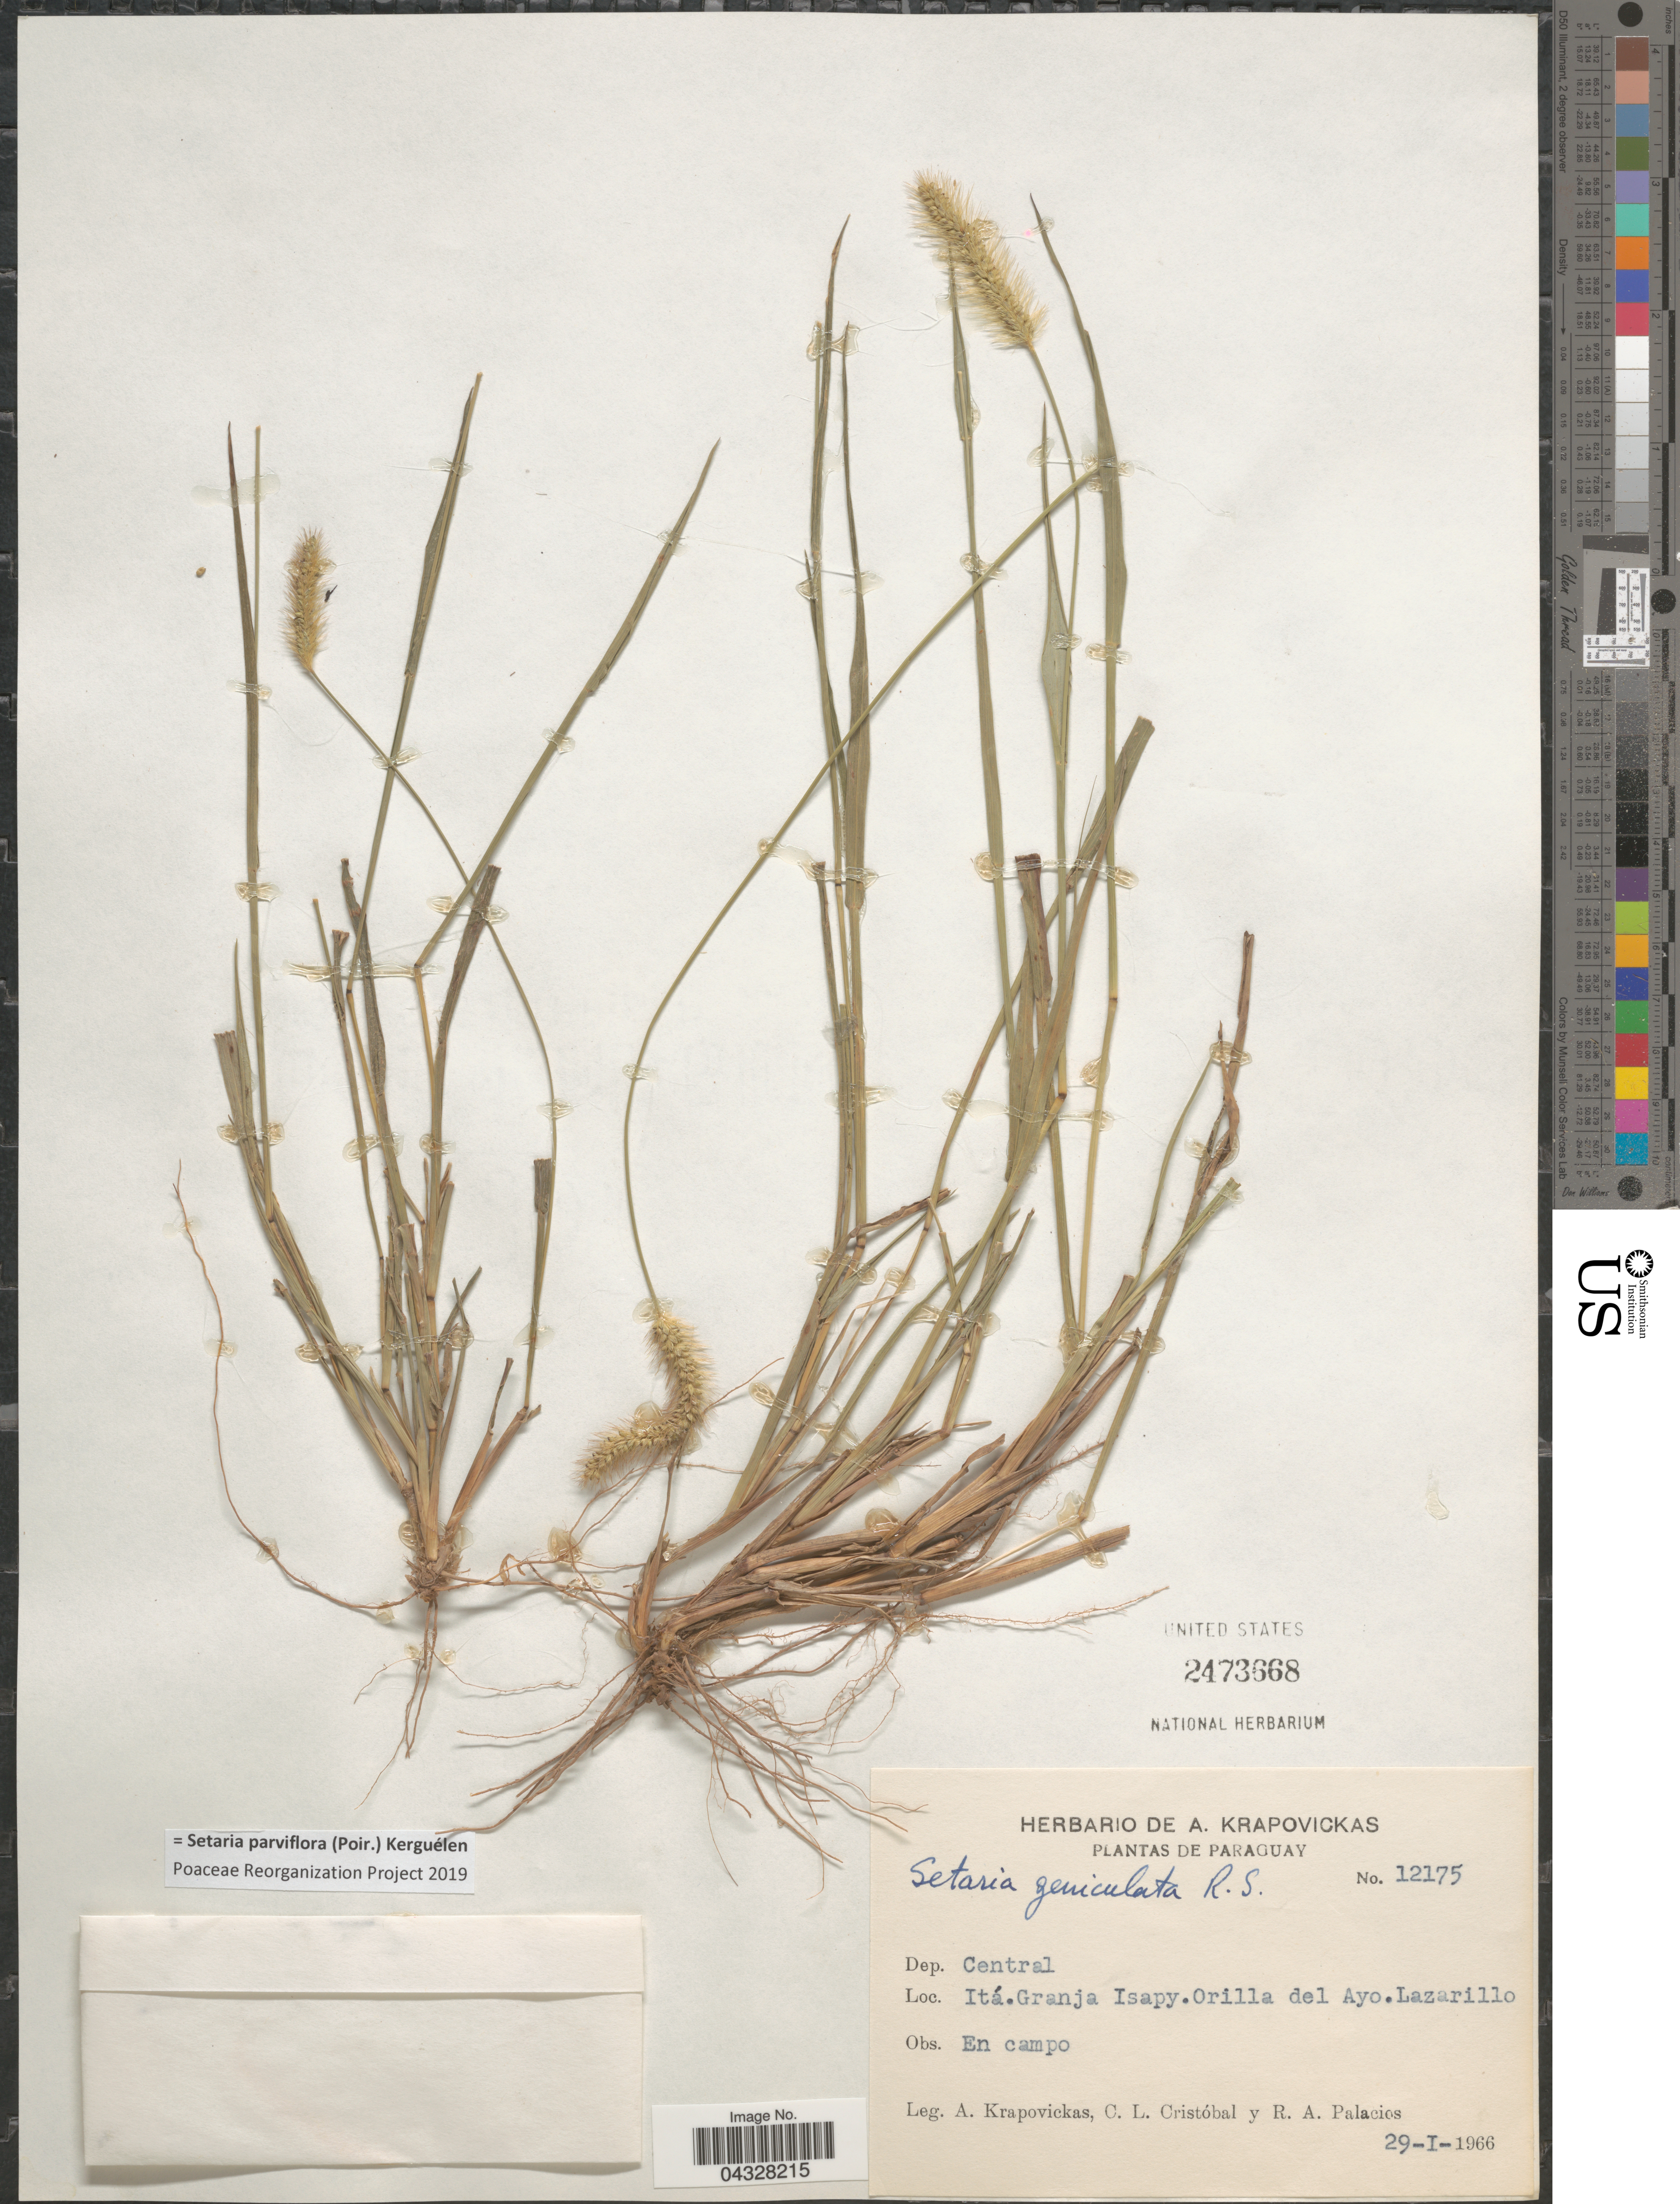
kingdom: Plantae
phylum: Tracheophyta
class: Liliopsida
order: Poales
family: Poaceae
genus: Setaria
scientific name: Setaria parviflora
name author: (Poir.) Kerguélen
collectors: A. Krapovickas, C. L. Cristóbal & R. Palacios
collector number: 12175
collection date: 1966-01-29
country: Paraguay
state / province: Central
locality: Dep. Central. Itá.Granja Isapy.Orilla del Ayo.Lazarillo.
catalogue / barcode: US 2473668